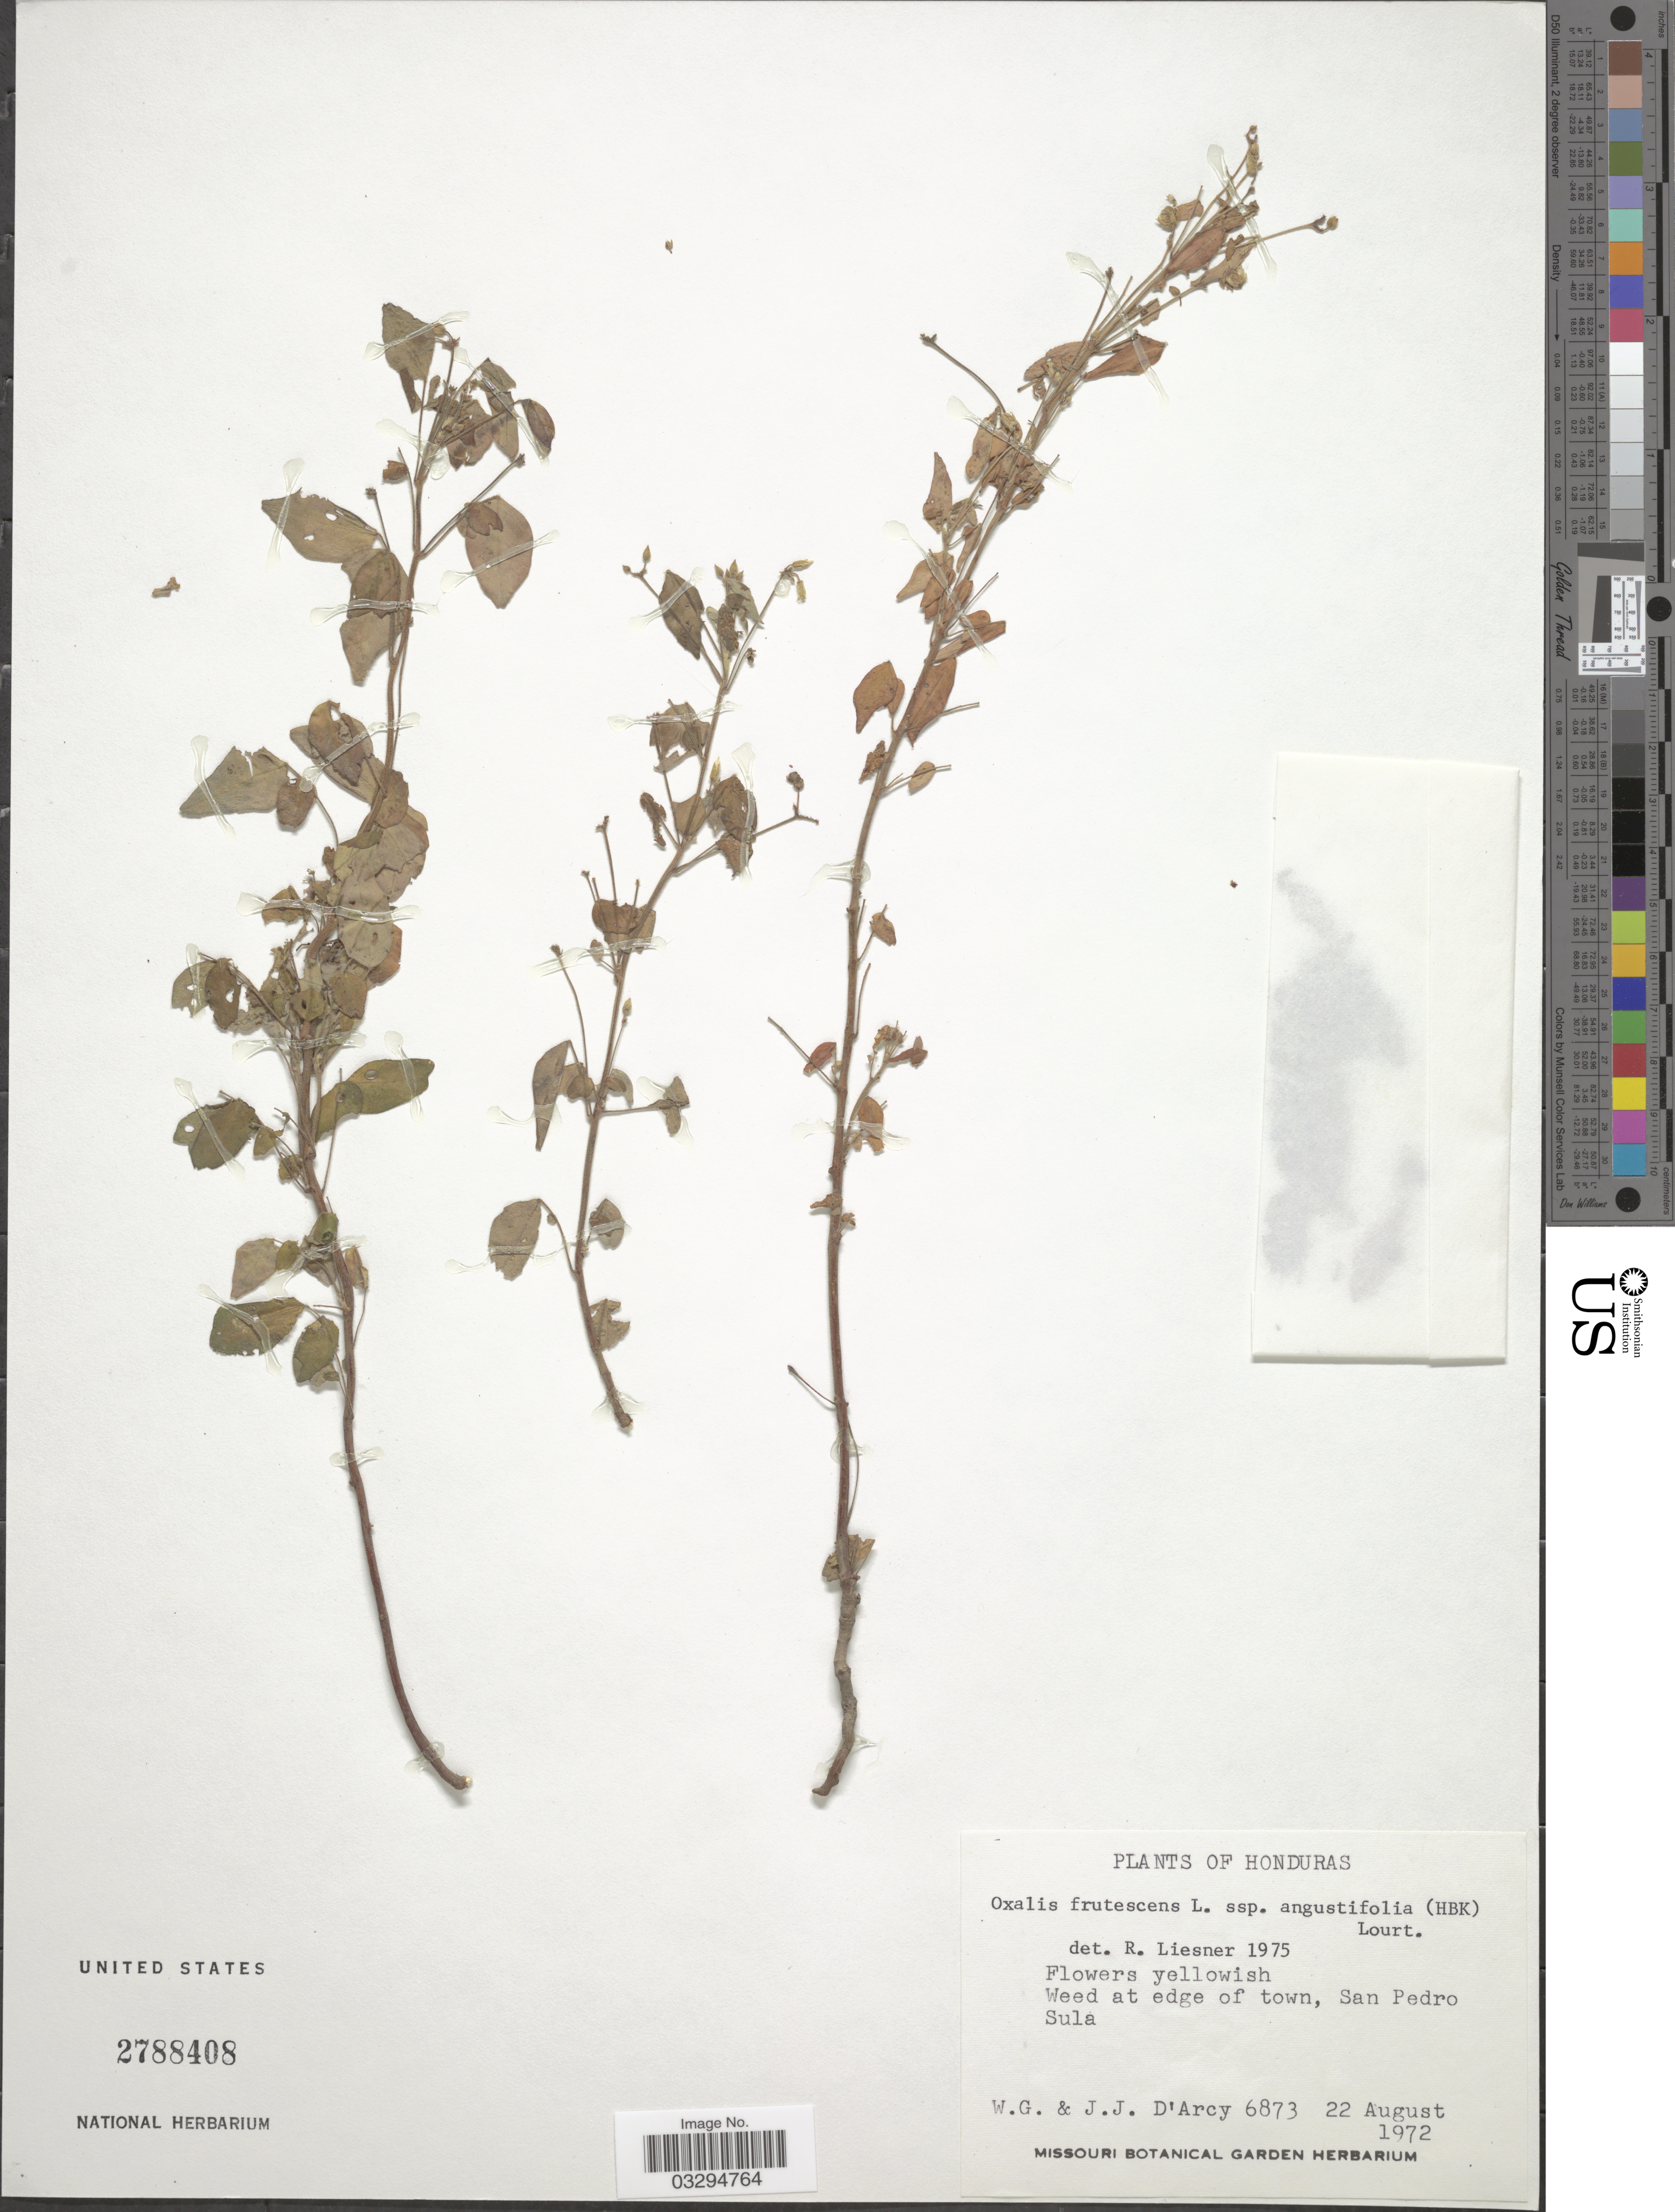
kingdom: Plantae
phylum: Tracheophyta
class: Magnoliopsida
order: Oxalidales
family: Oxalidaceae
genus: Oxalis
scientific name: Oxalis frutescens subsp. angustifolia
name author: (Kunth) Lourteig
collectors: W. G. D'Arcy & J. J. D'Arcy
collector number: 6873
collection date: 1972-08-22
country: Honduras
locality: San Pedro Sula.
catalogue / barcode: US 2788408